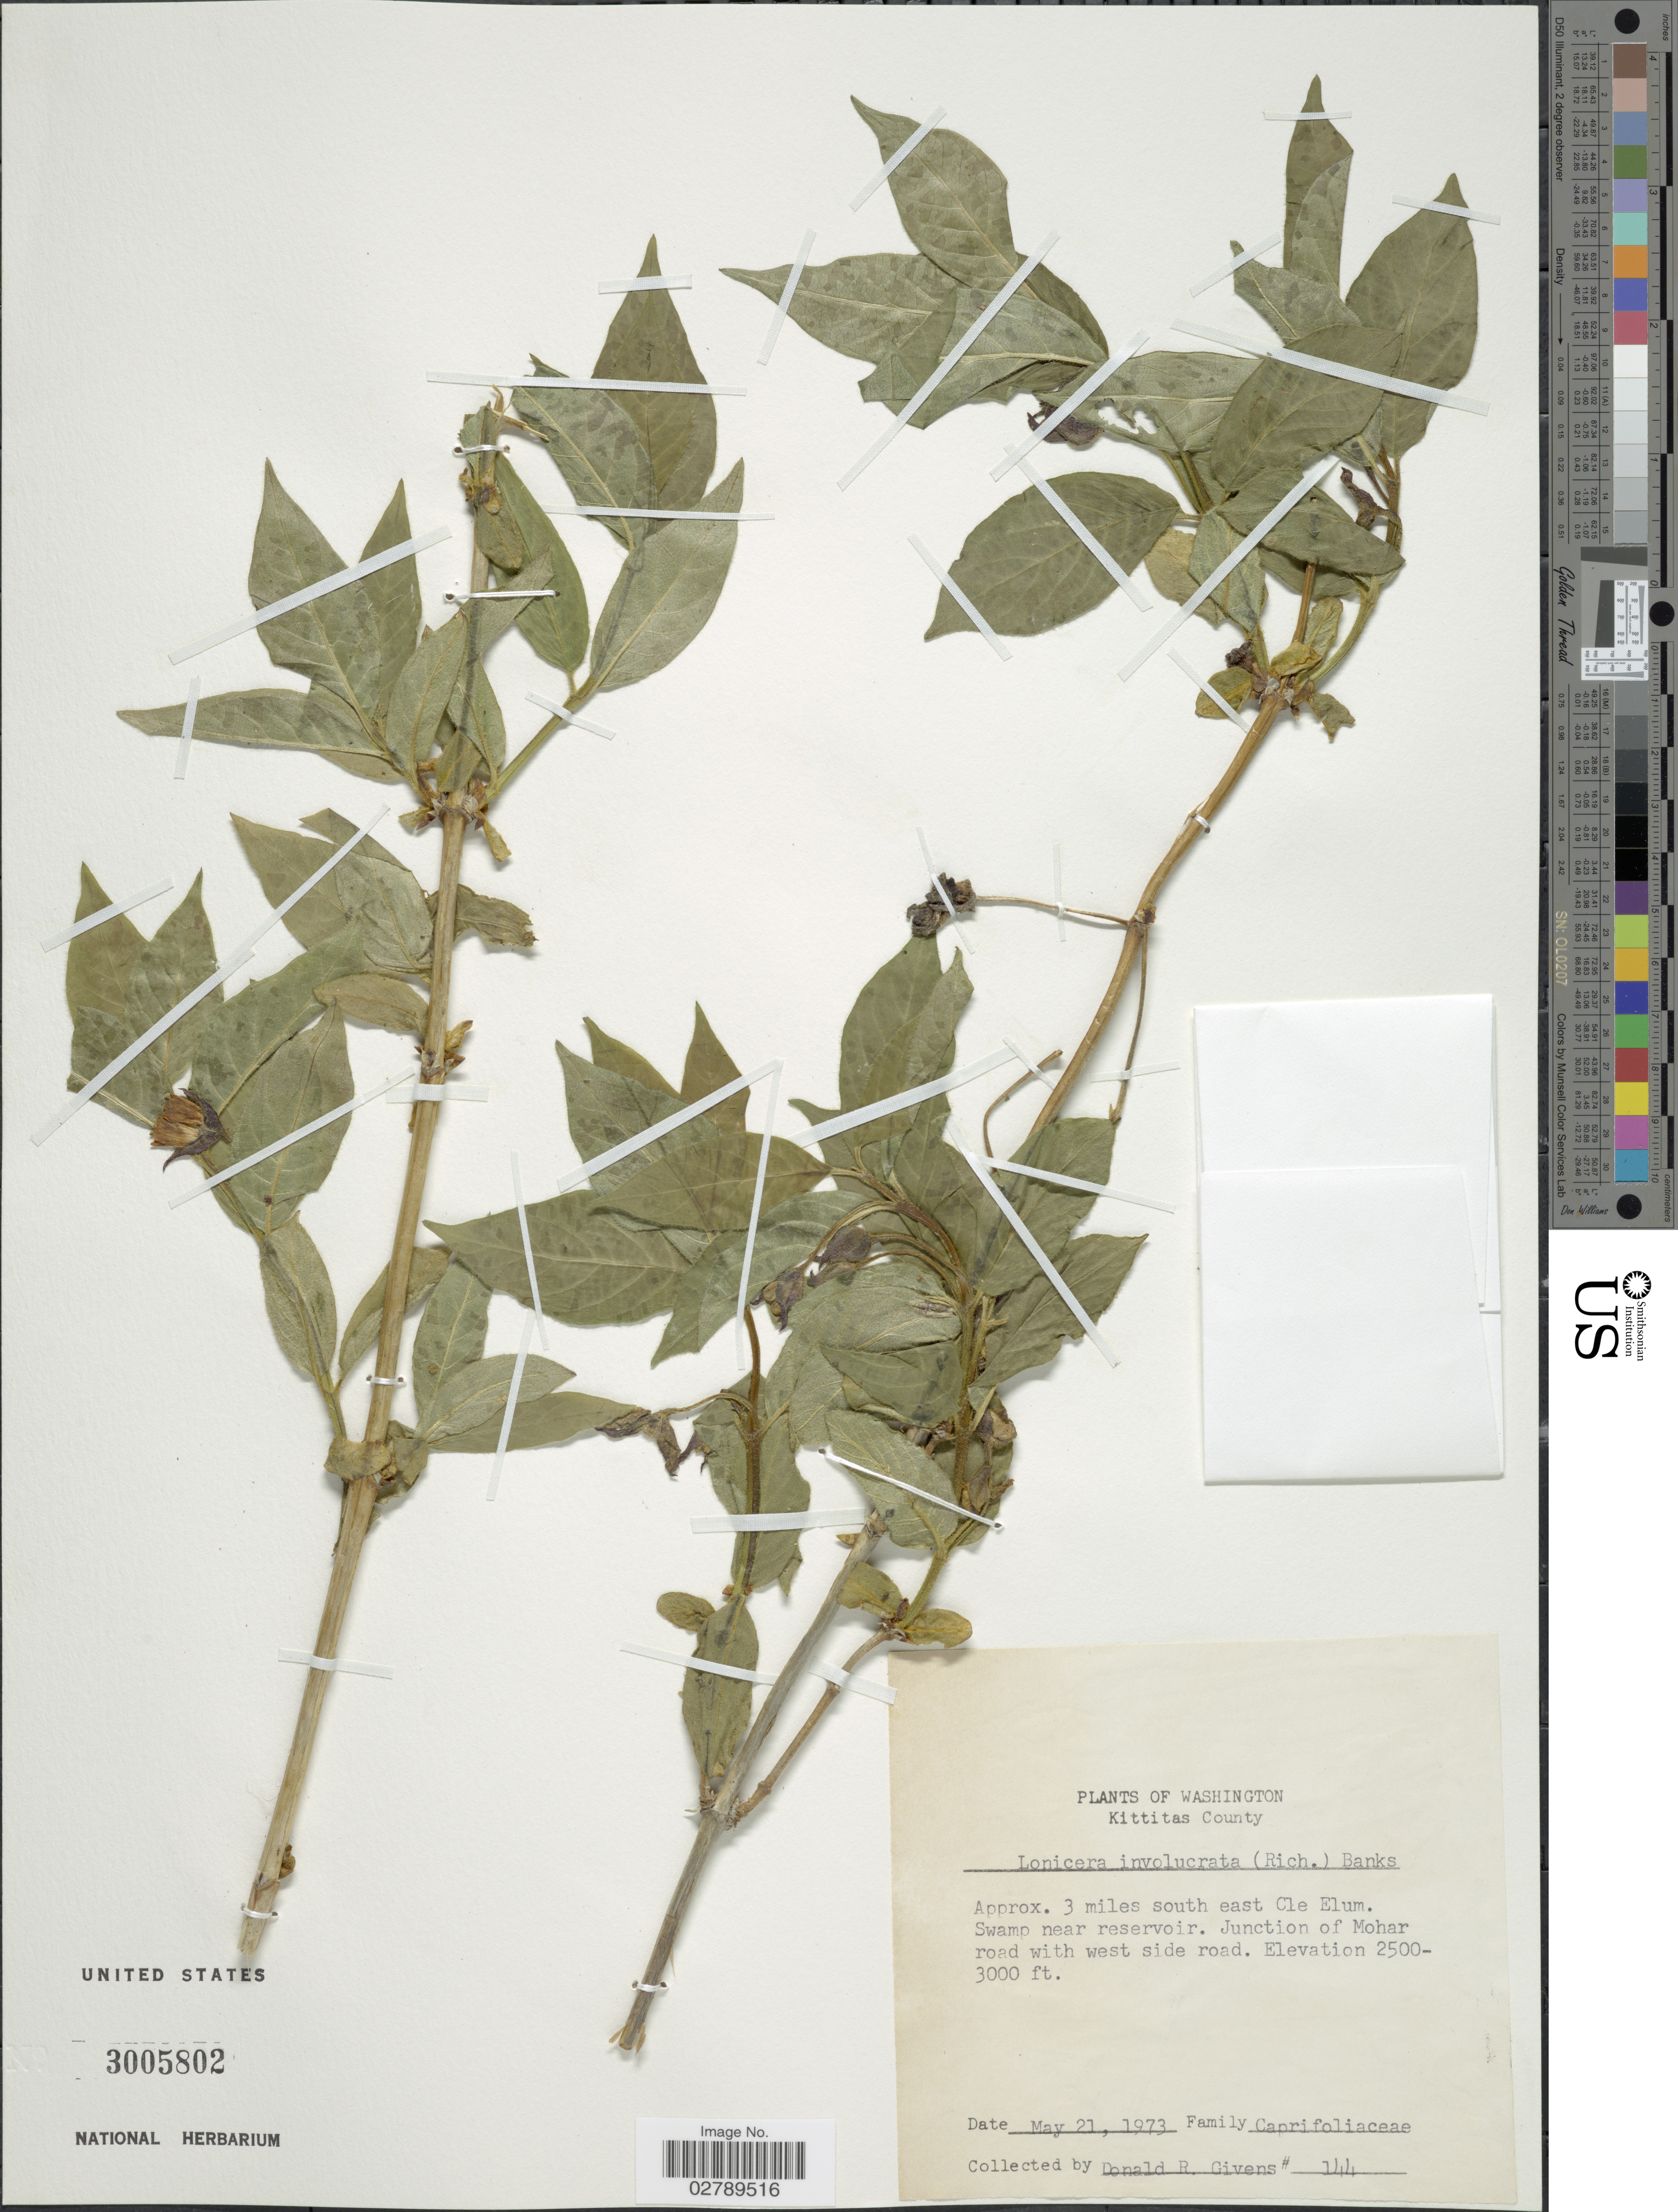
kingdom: Plantae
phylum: Tracheophyta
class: Magnoliopsida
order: Dipsacales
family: Caprifoliaceae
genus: Lonicera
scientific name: Lonicera involucrata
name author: (Richardson) Banks ex Spreng.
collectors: D. Givens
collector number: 144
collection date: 1973-05-21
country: United States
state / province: Washington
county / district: Kittitas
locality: Kittitas County. Approx. 3 miles south east Cle Elum. Swamp near reservoir. Junction of Mohar road with west side road.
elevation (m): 762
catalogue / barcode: US 3005802